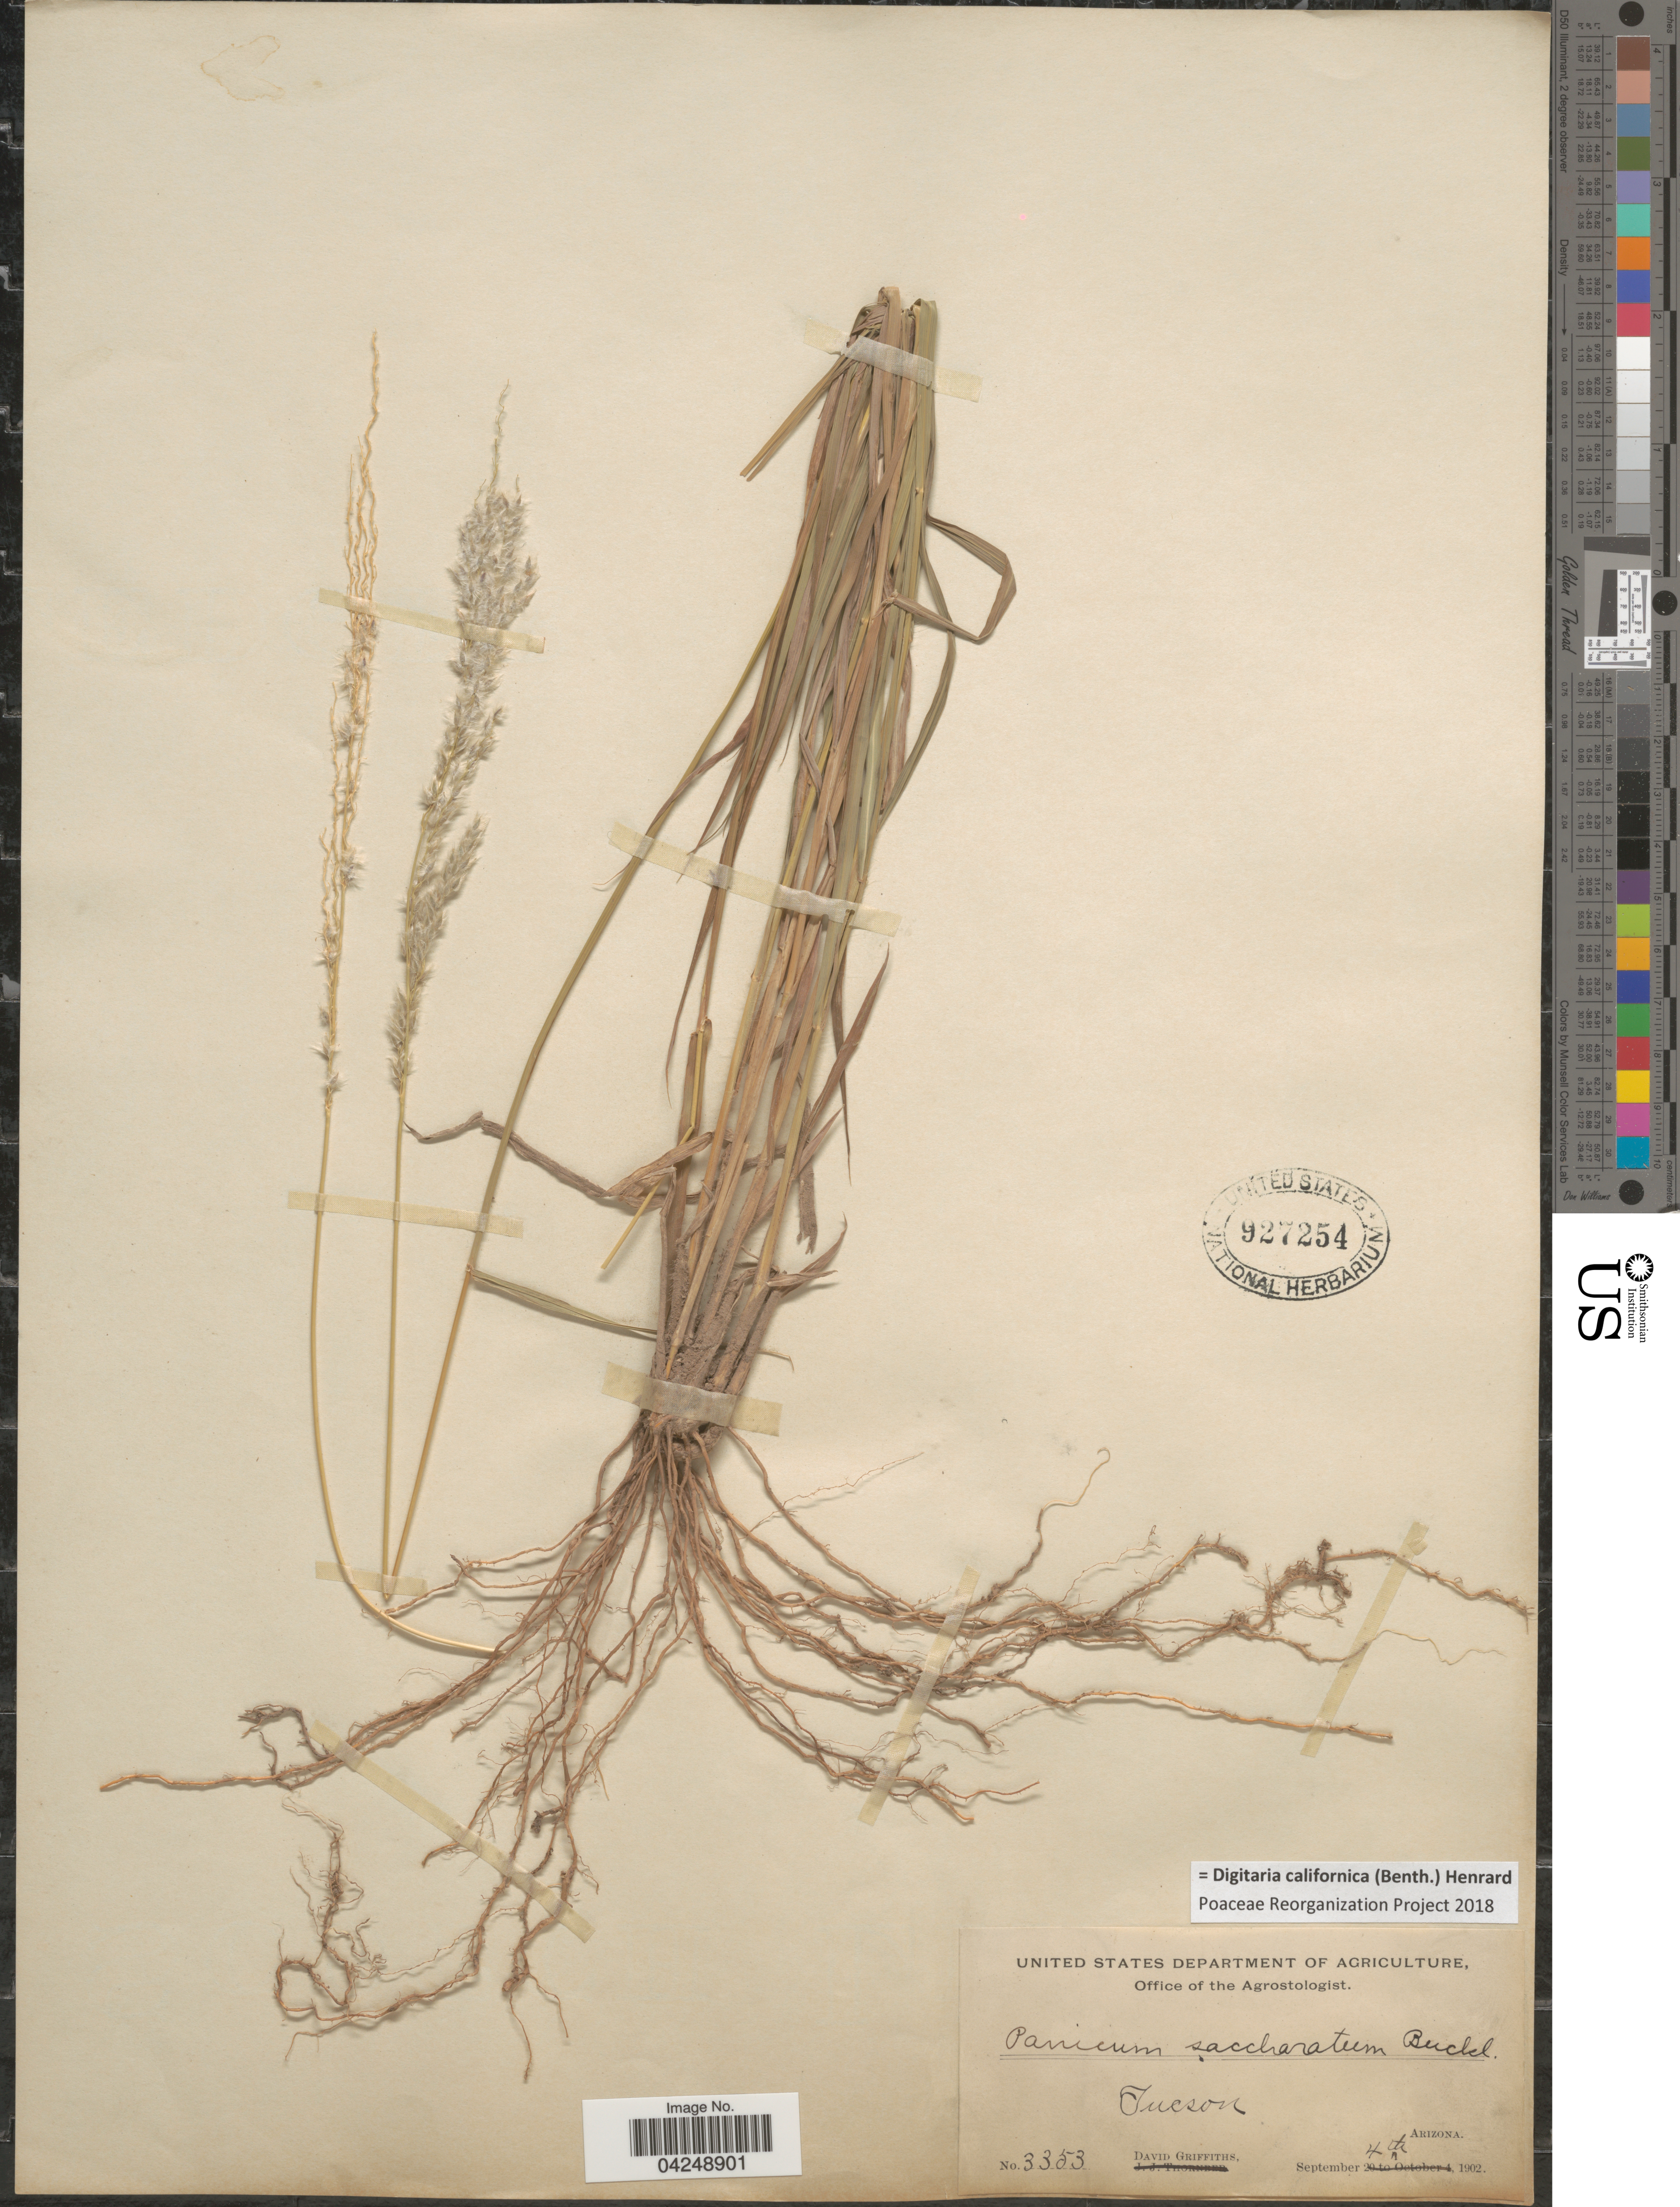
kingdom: Plantae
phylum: Tracheophyta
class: Liliopsida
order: Poales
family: Poaceae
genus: Digitaria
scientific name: Digitaria californica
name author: (Benth.) Henr.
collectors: D. Griffiths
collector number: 3353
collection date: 1902-09-04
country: United States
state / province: Arizona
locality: Tucson.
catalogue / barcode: US 927254